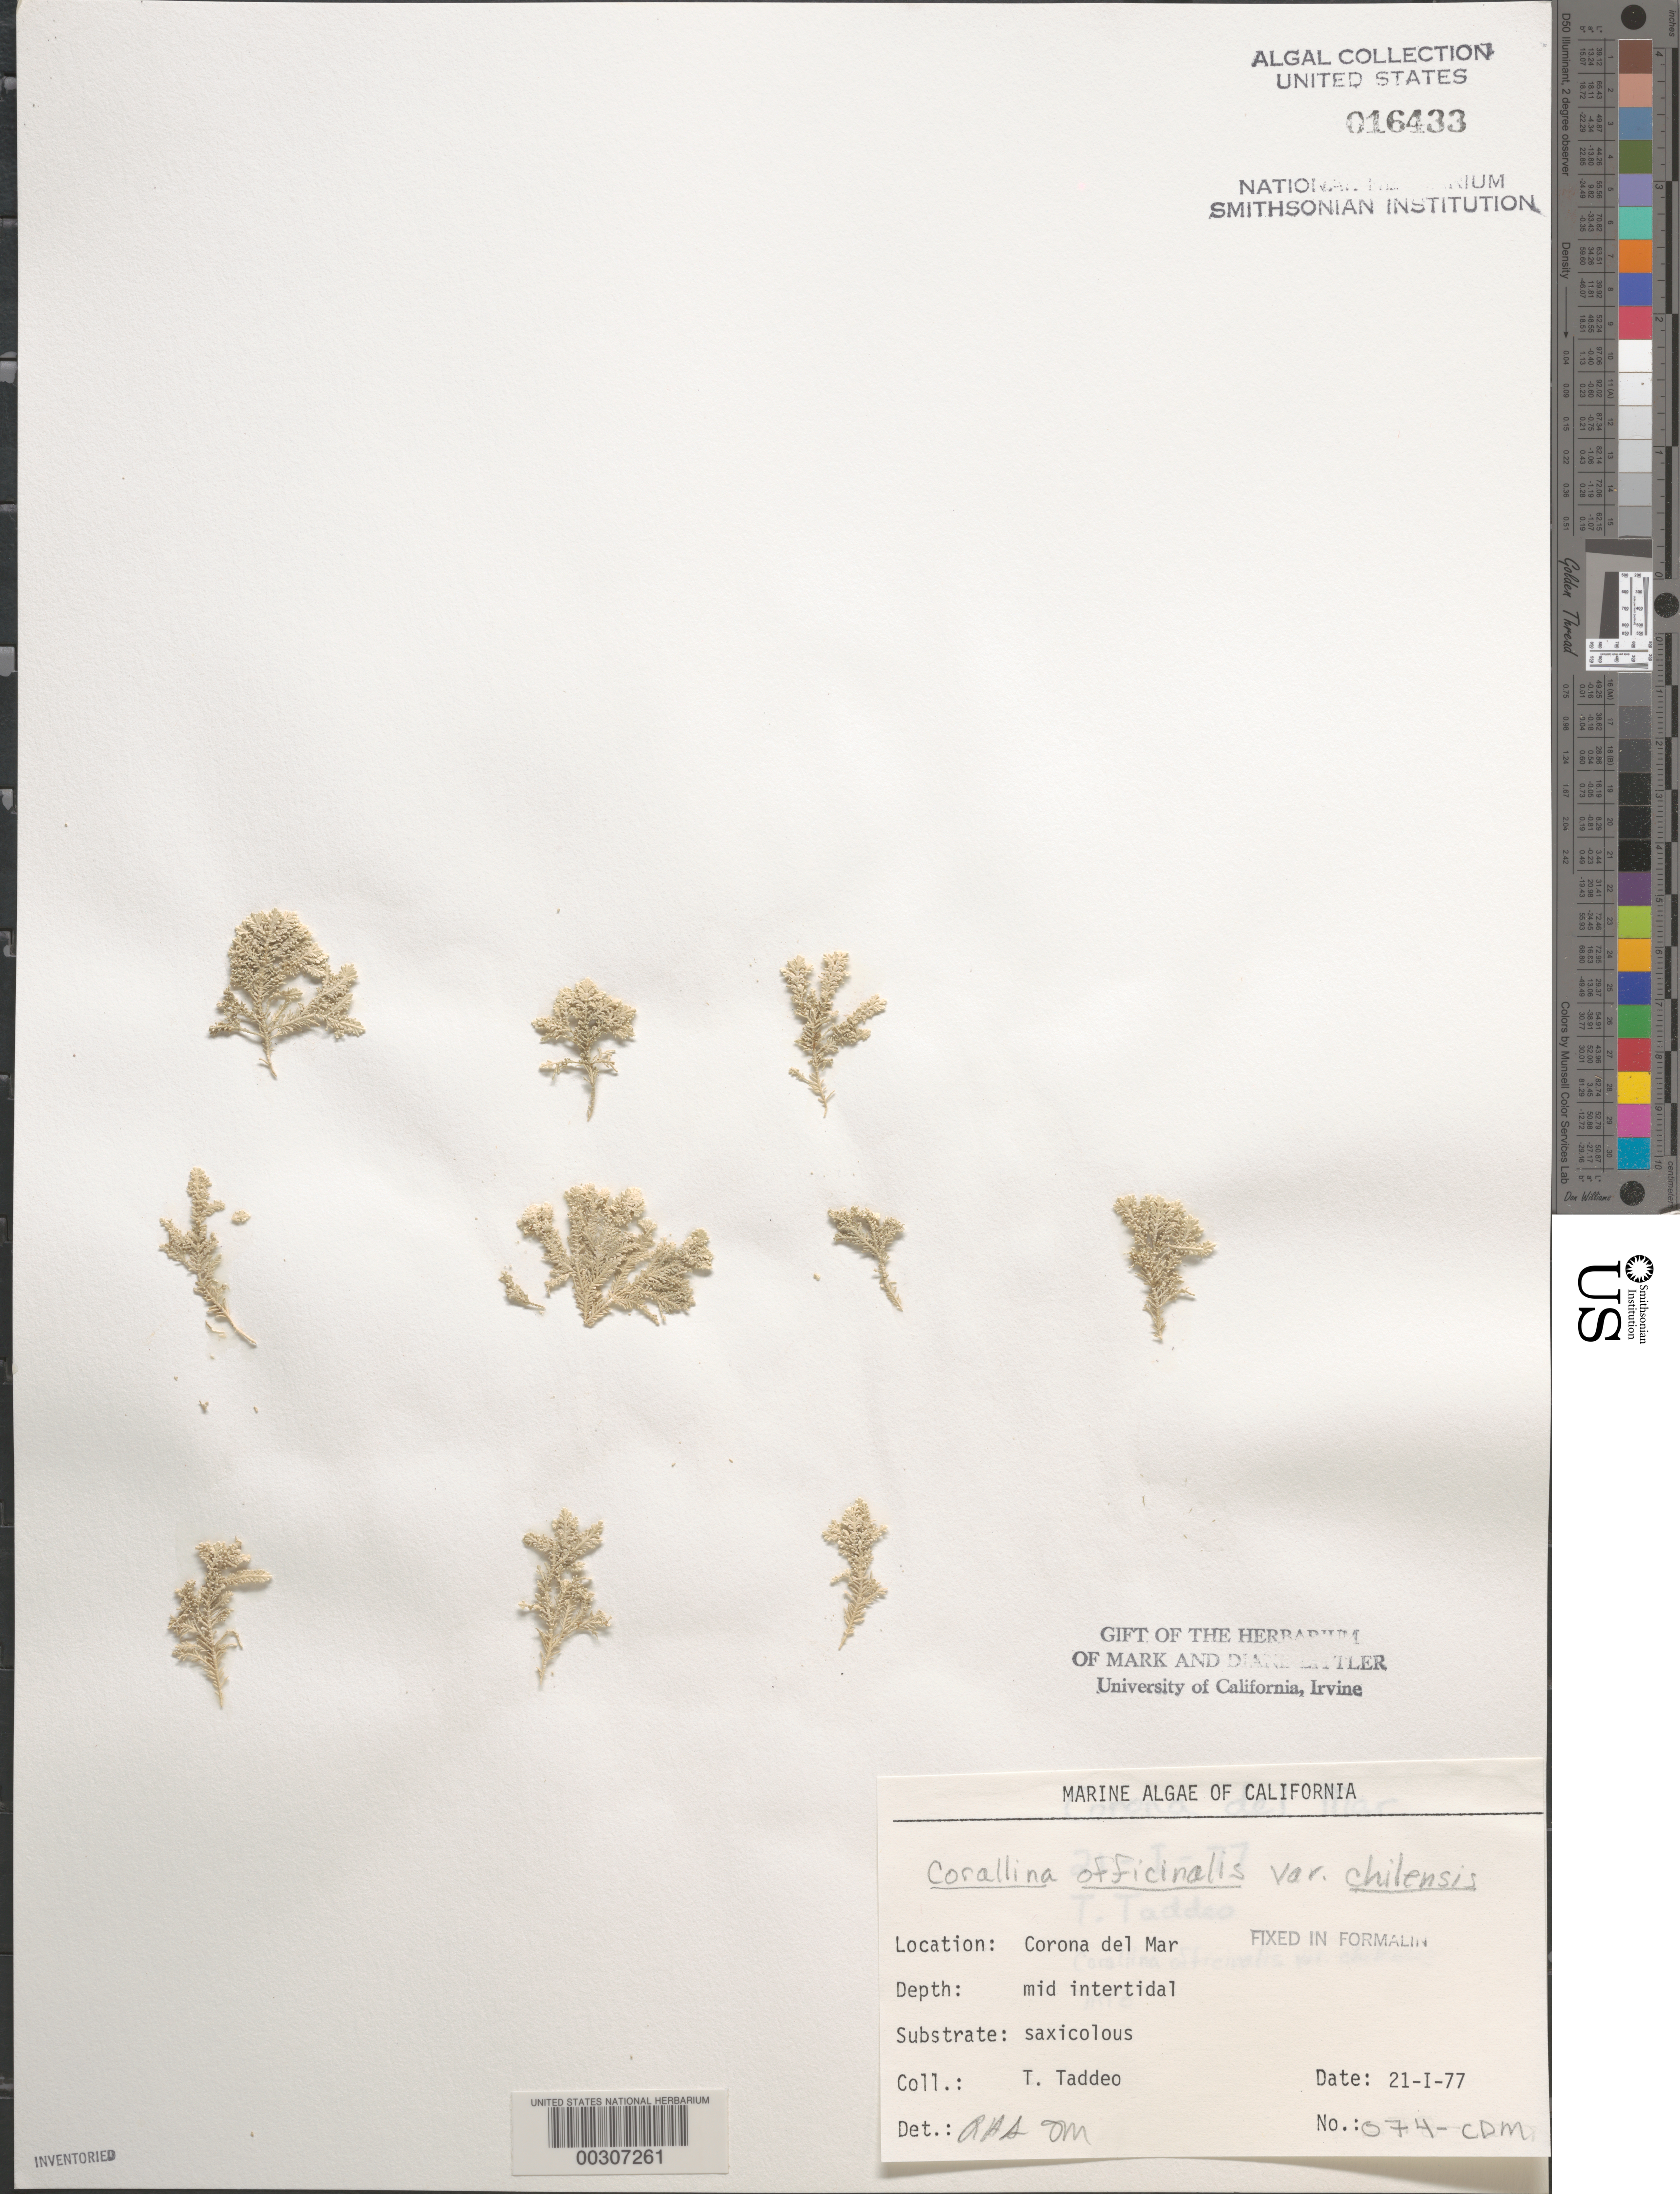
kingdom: Plantae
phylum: Rhodophyta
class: Florideophyceae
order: Corallinales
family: Corallinaceae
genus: Corallina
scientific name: Corallina officinalis var. chilensis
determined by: Sims, Robert H.; Murray, S. N.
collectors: A. Taddeo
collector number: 074-CDM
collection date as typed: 21 Jan 1977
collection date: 1977-01-21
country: United States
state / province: California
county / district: Orange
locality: Corona del Mar, mouth of Morning Canyon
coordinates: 33 35'14"N, 117 51'54"W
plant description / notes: BLM-SOCALBIGHT Rocky Intertidal Survey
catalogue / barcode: US 16433